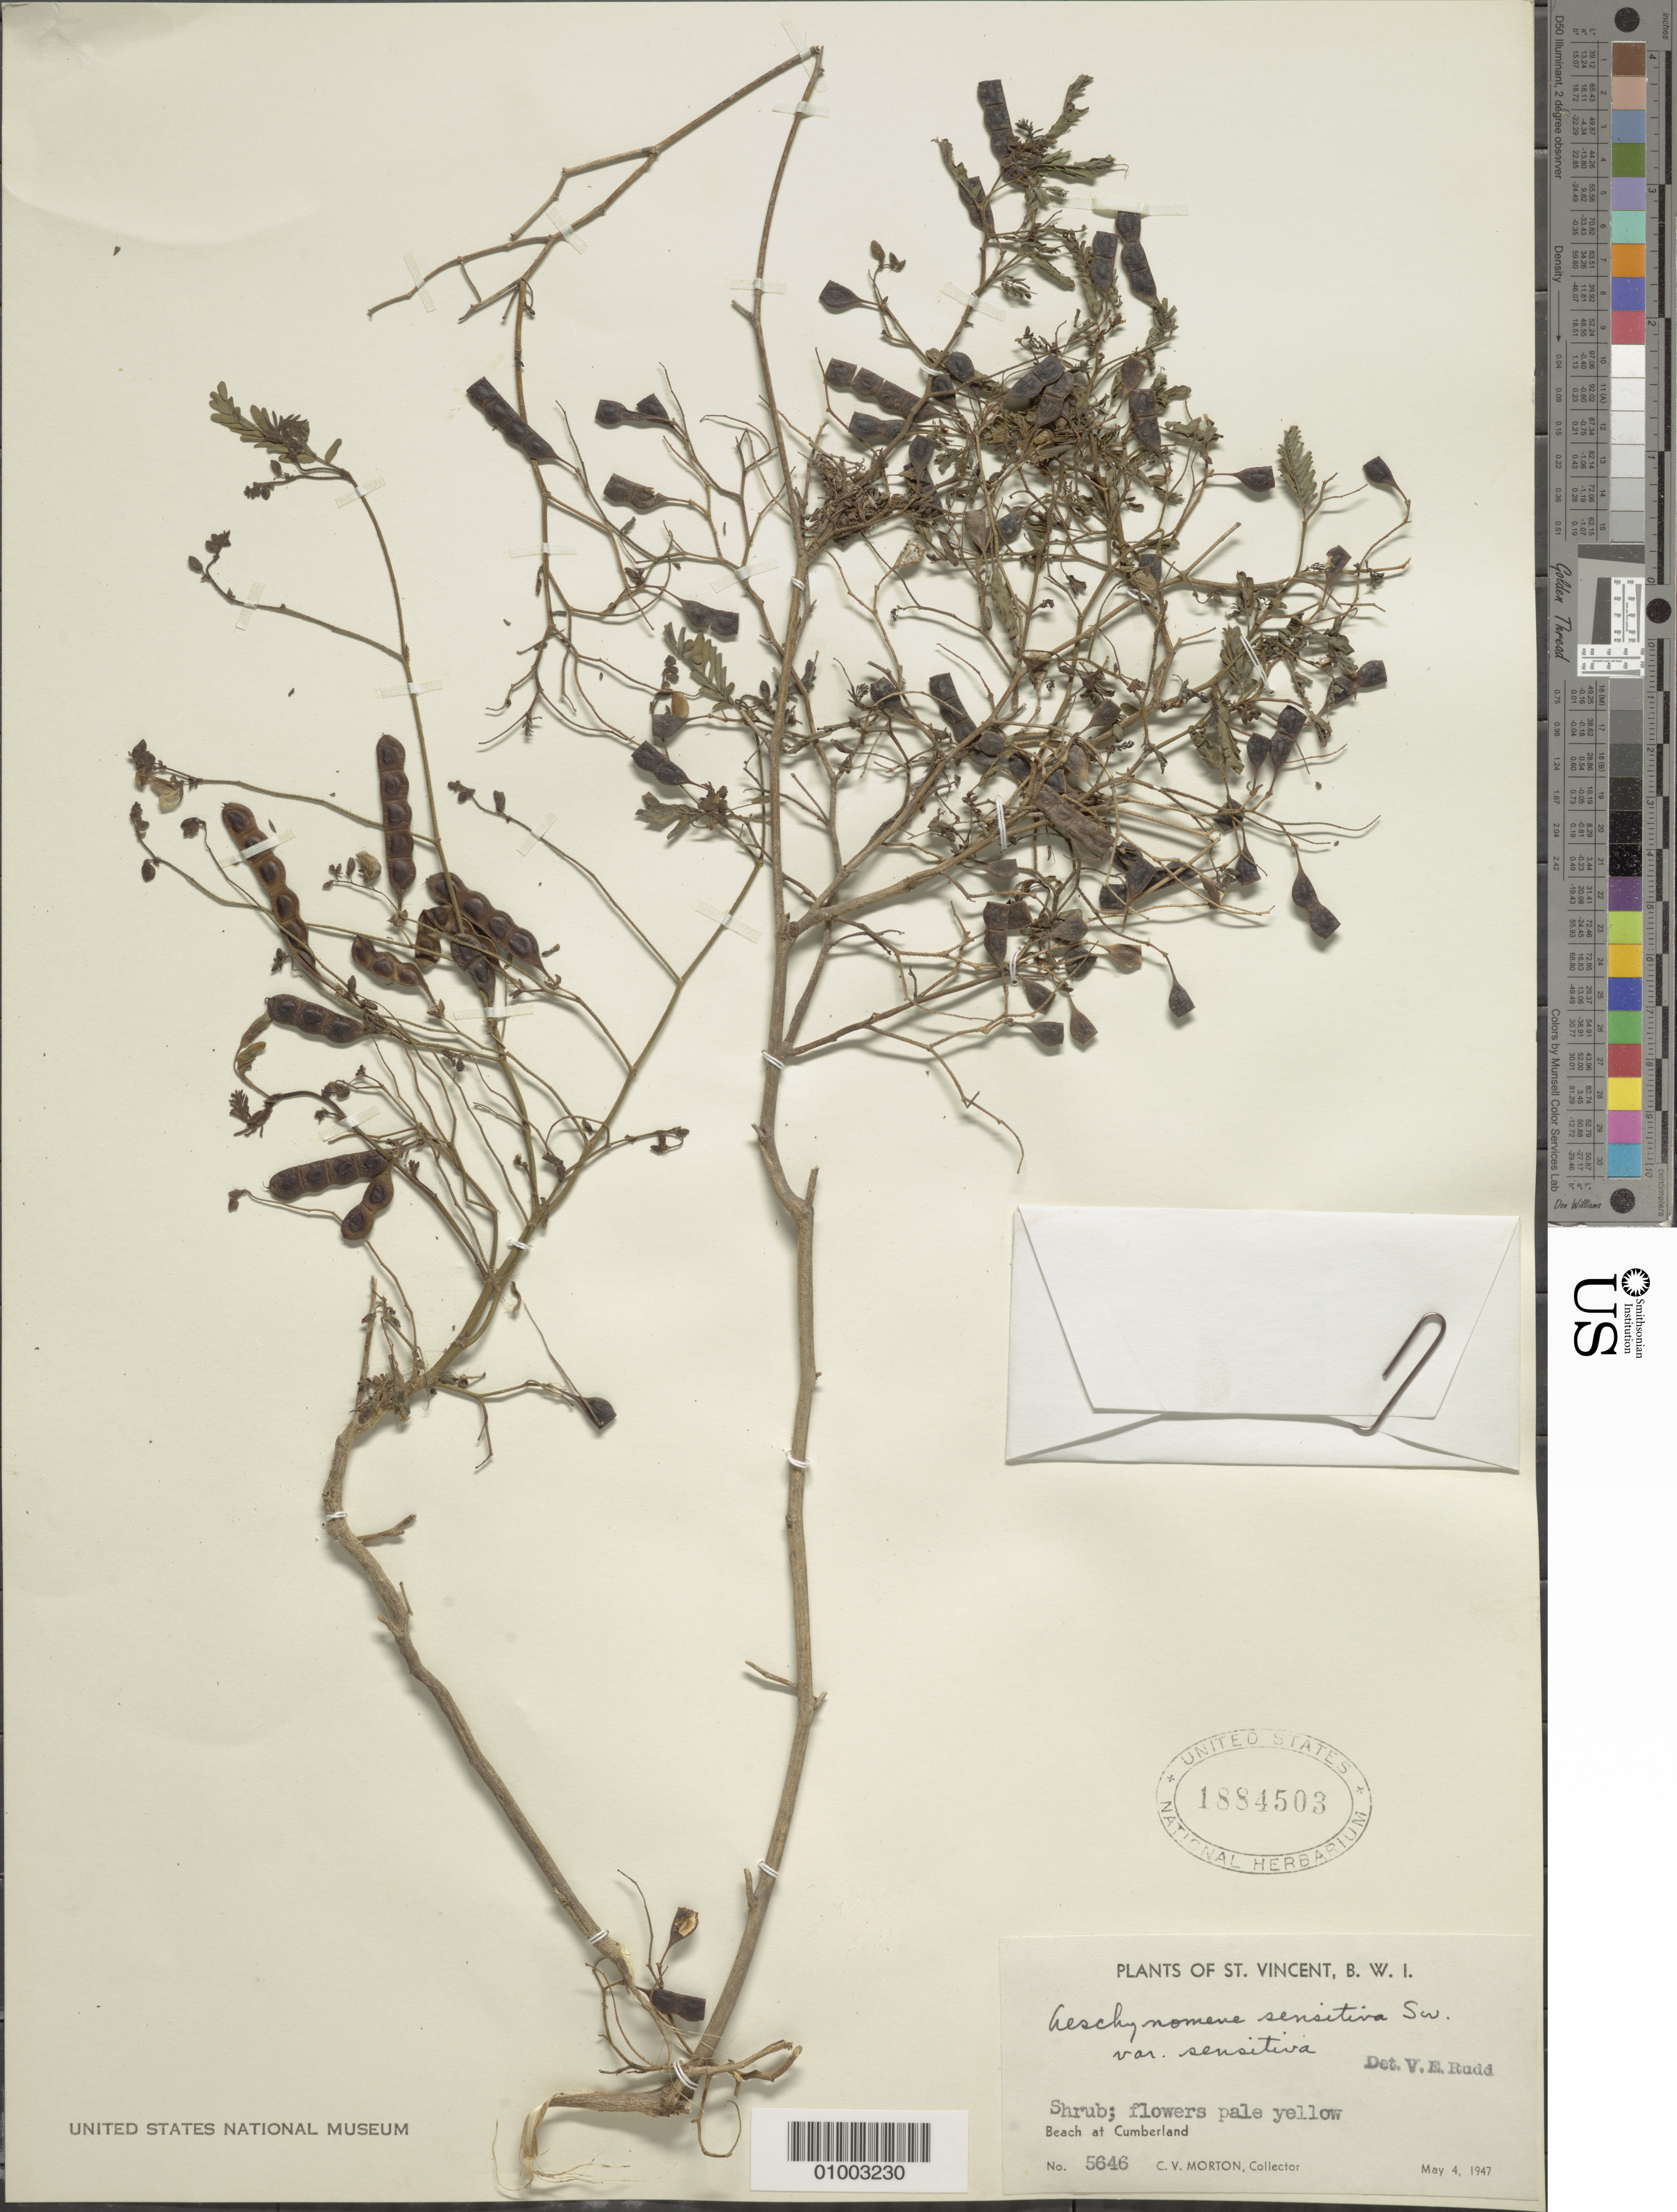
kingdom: Plantae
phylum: Tracheophyta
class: Magnoliopsida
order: Fabales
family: Fabaceae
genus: Aeschynomene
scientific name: Aeschynomene sensitiva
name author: Sw.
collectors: C. V. Morton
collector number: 5646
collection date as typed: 04 May 1947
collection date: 1947-05-04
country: St. Vincent - Grenadines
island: St. Vincent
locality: Beach at Cumberland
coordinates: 0 N, 0 E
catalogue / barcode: US 1884503